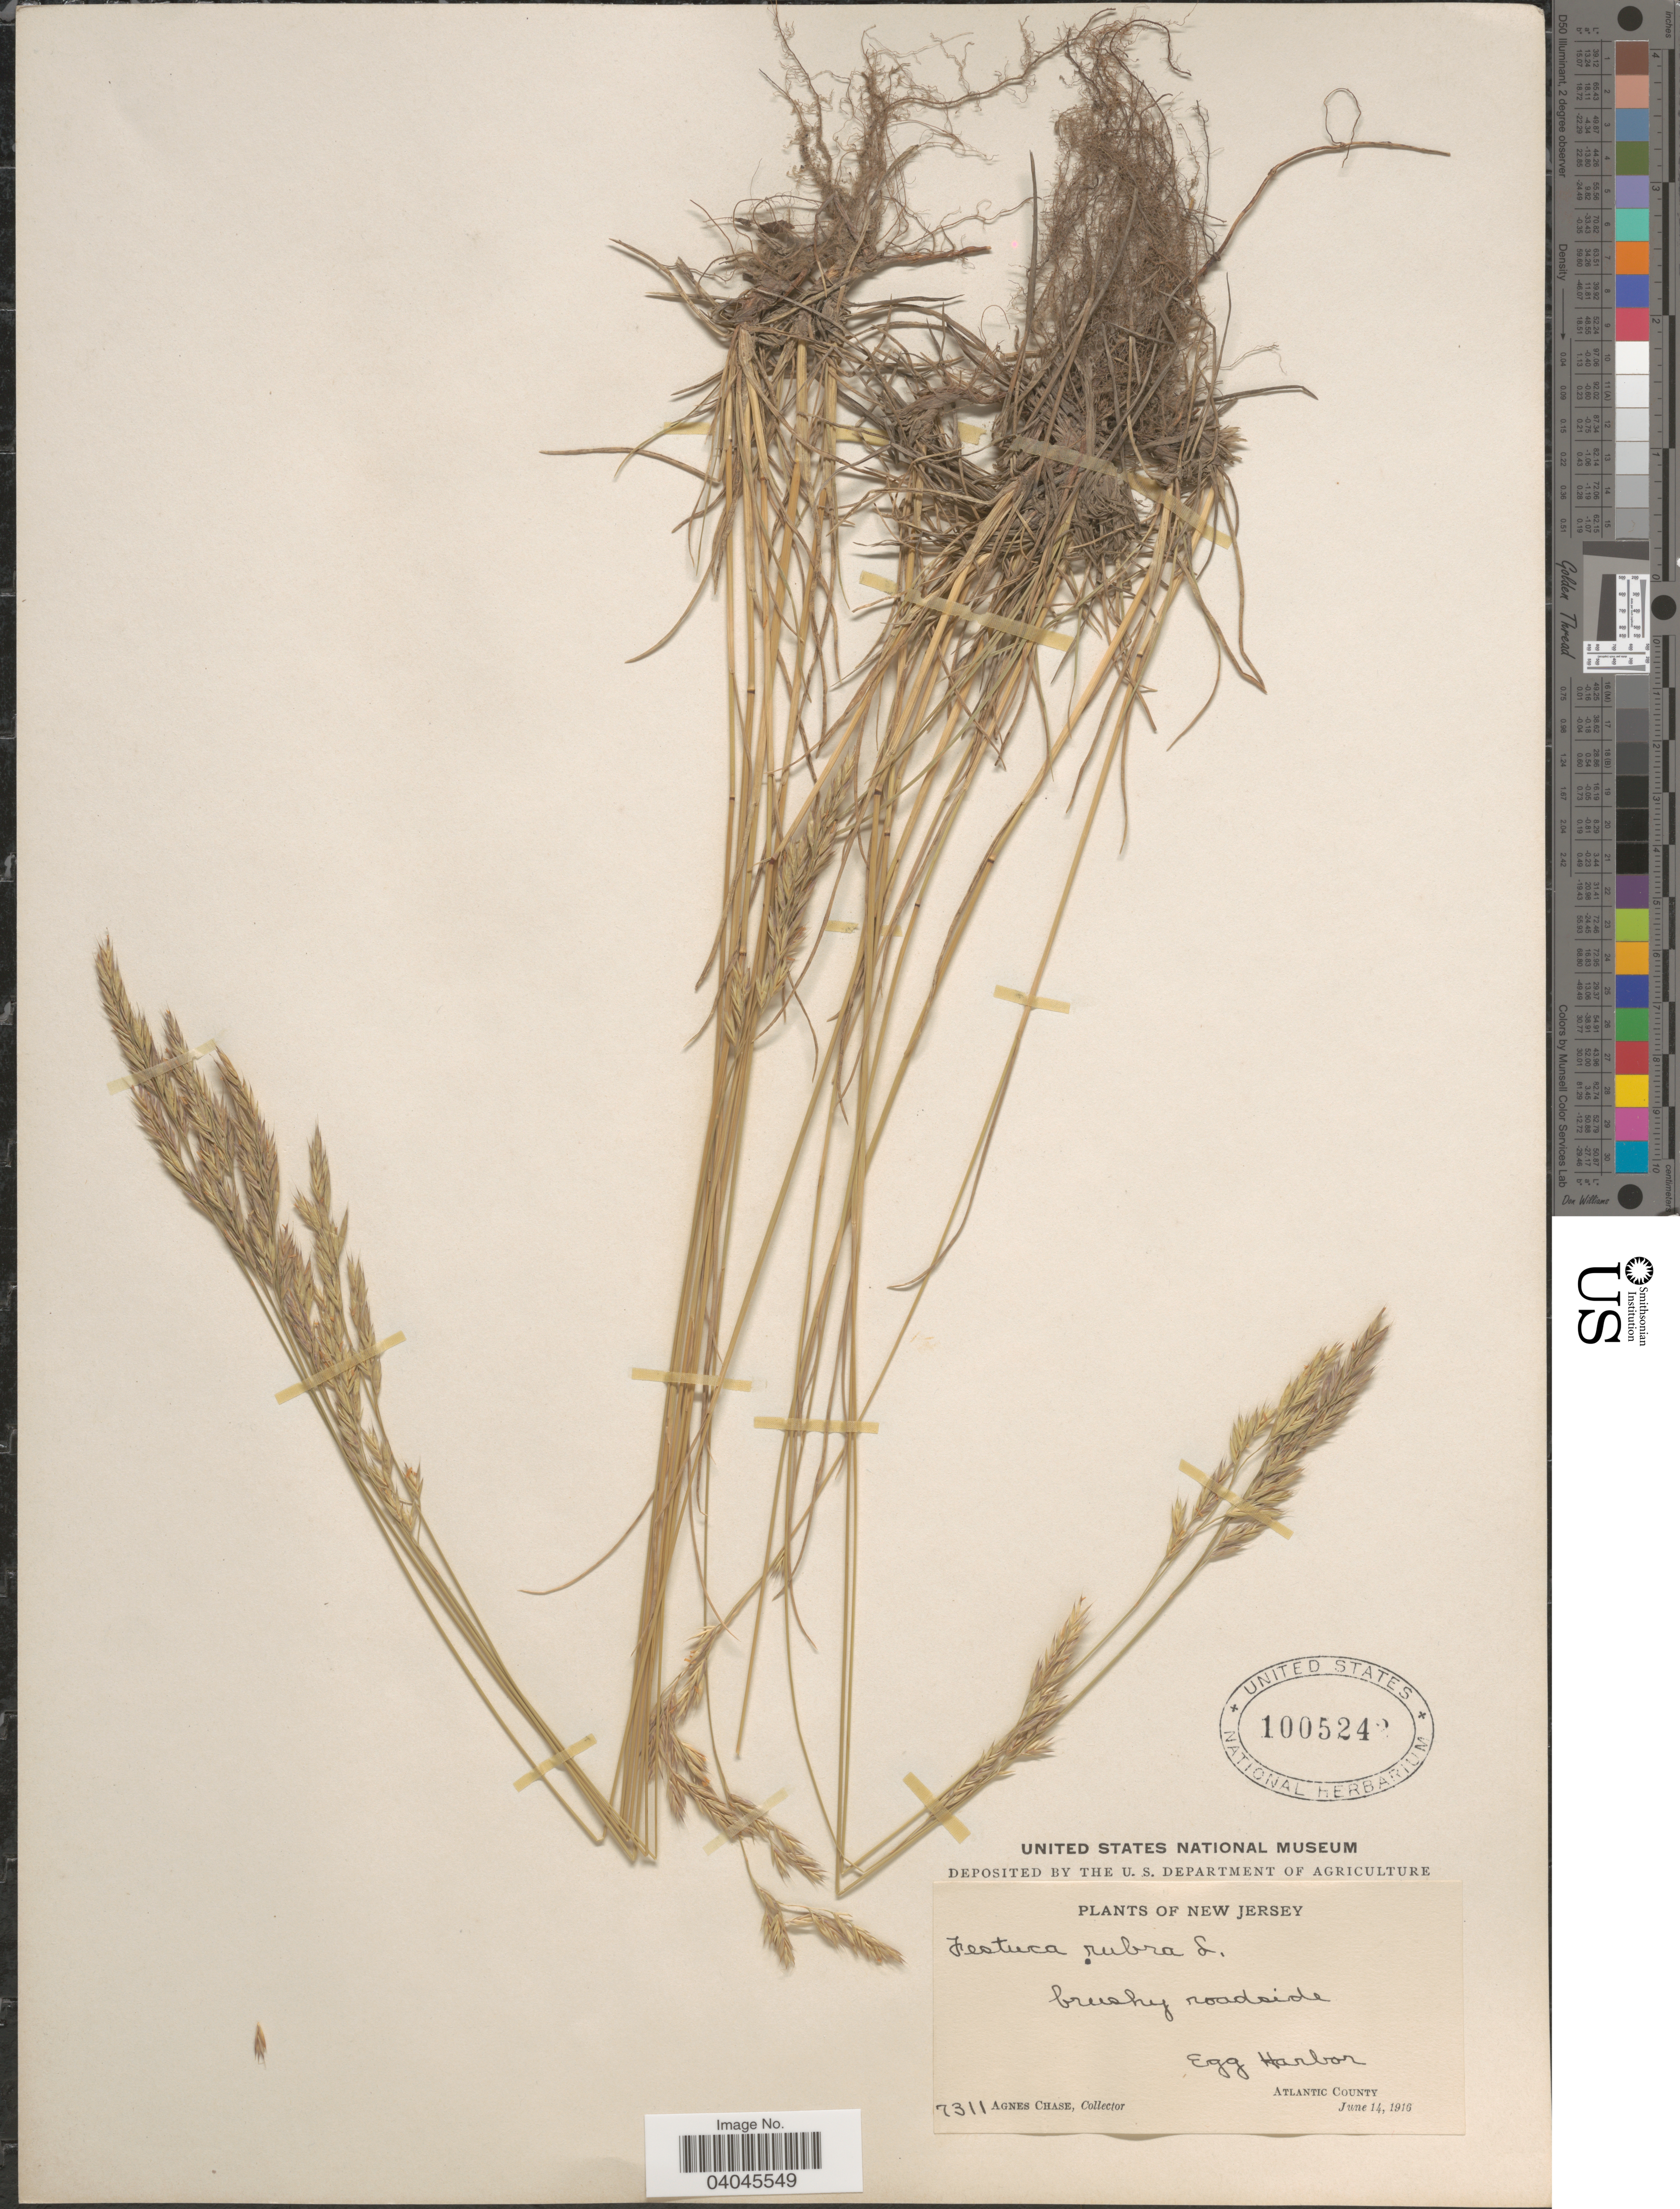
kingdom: Plantae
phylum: Tracheophyta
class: Liliopsida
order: Poales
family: Poaceae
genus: Festuca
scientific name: Festuca rubra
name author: L.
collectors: A. Chase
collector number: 7311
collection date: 1916-06-14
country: United States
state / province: New Jersey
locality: Egg Harbor. Atlantic County.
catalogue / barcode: US 1005242